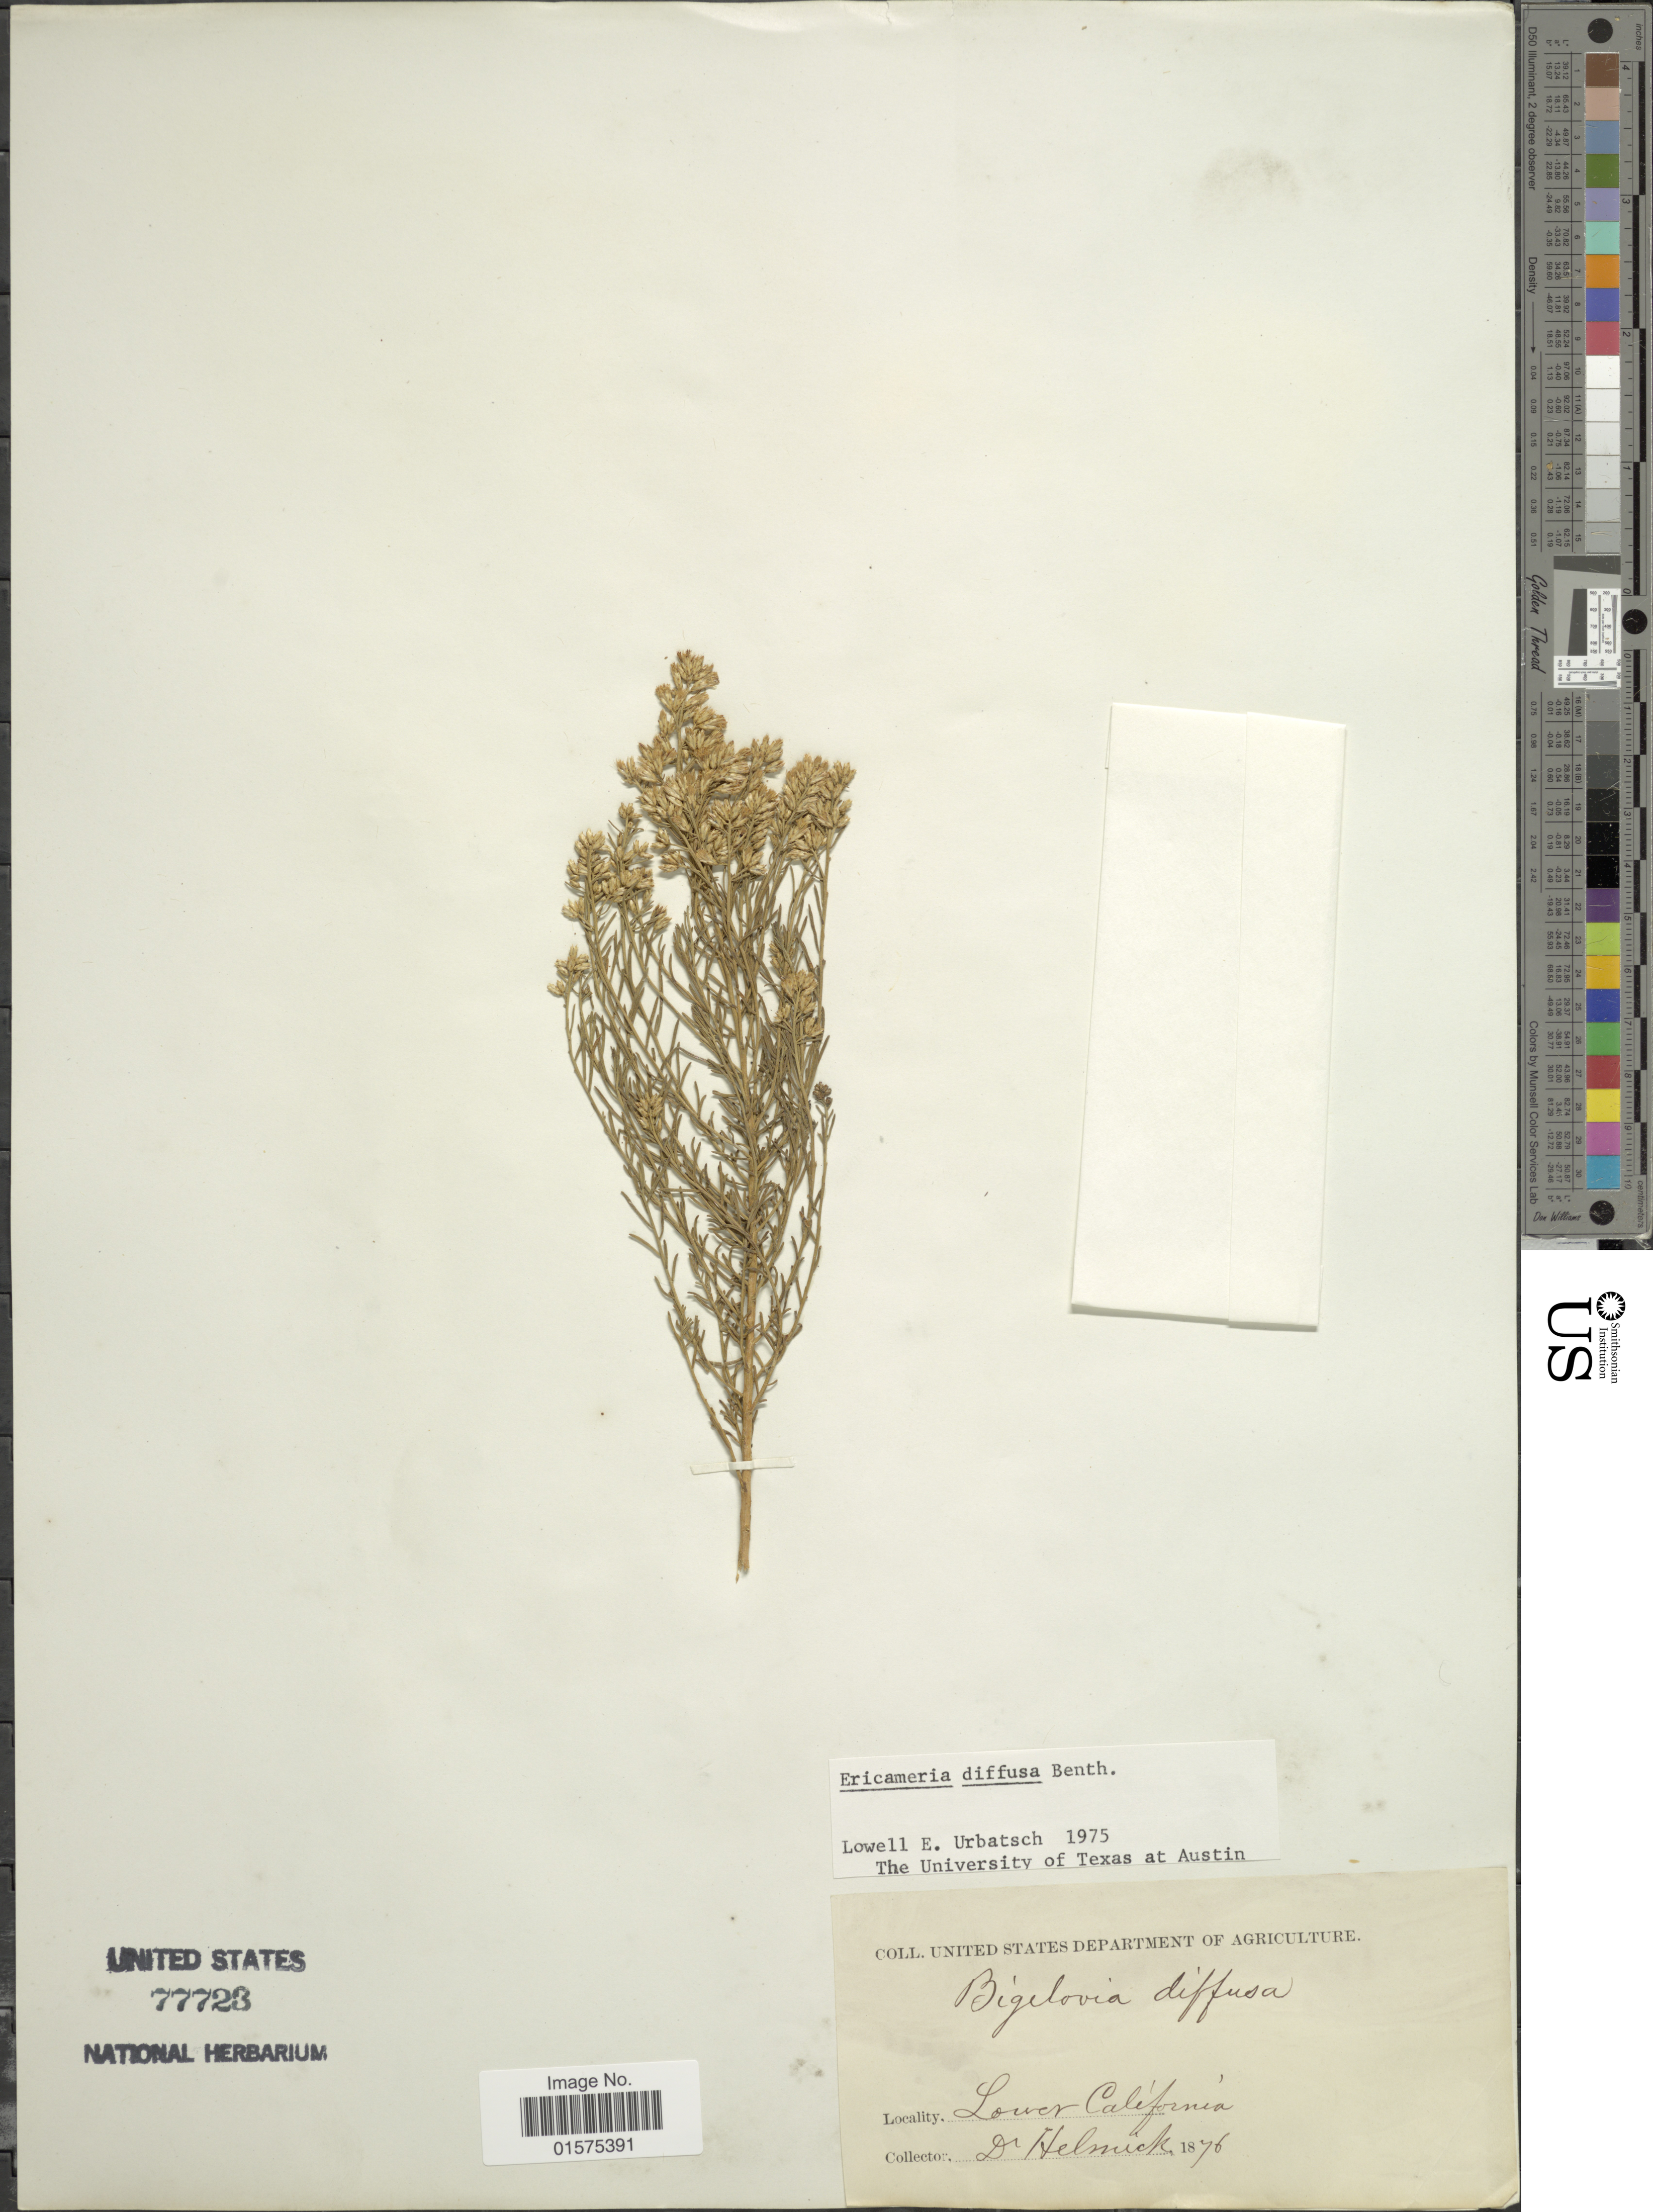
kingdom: Plantae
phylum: Tracheophyta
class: Magnoliopsida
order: Asterales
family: Asteraceae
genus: Xylothamia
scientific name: Xylothamia diffusa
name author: (Benth.) G.L. Nesom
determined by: Urbatsch, Lowell E., Curator (LSU), Louisiana State University (UNITED STATES)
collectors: Helmick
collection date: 1876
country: Mexico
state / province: Baja California Sur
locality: Lower California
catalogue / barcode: US 77723